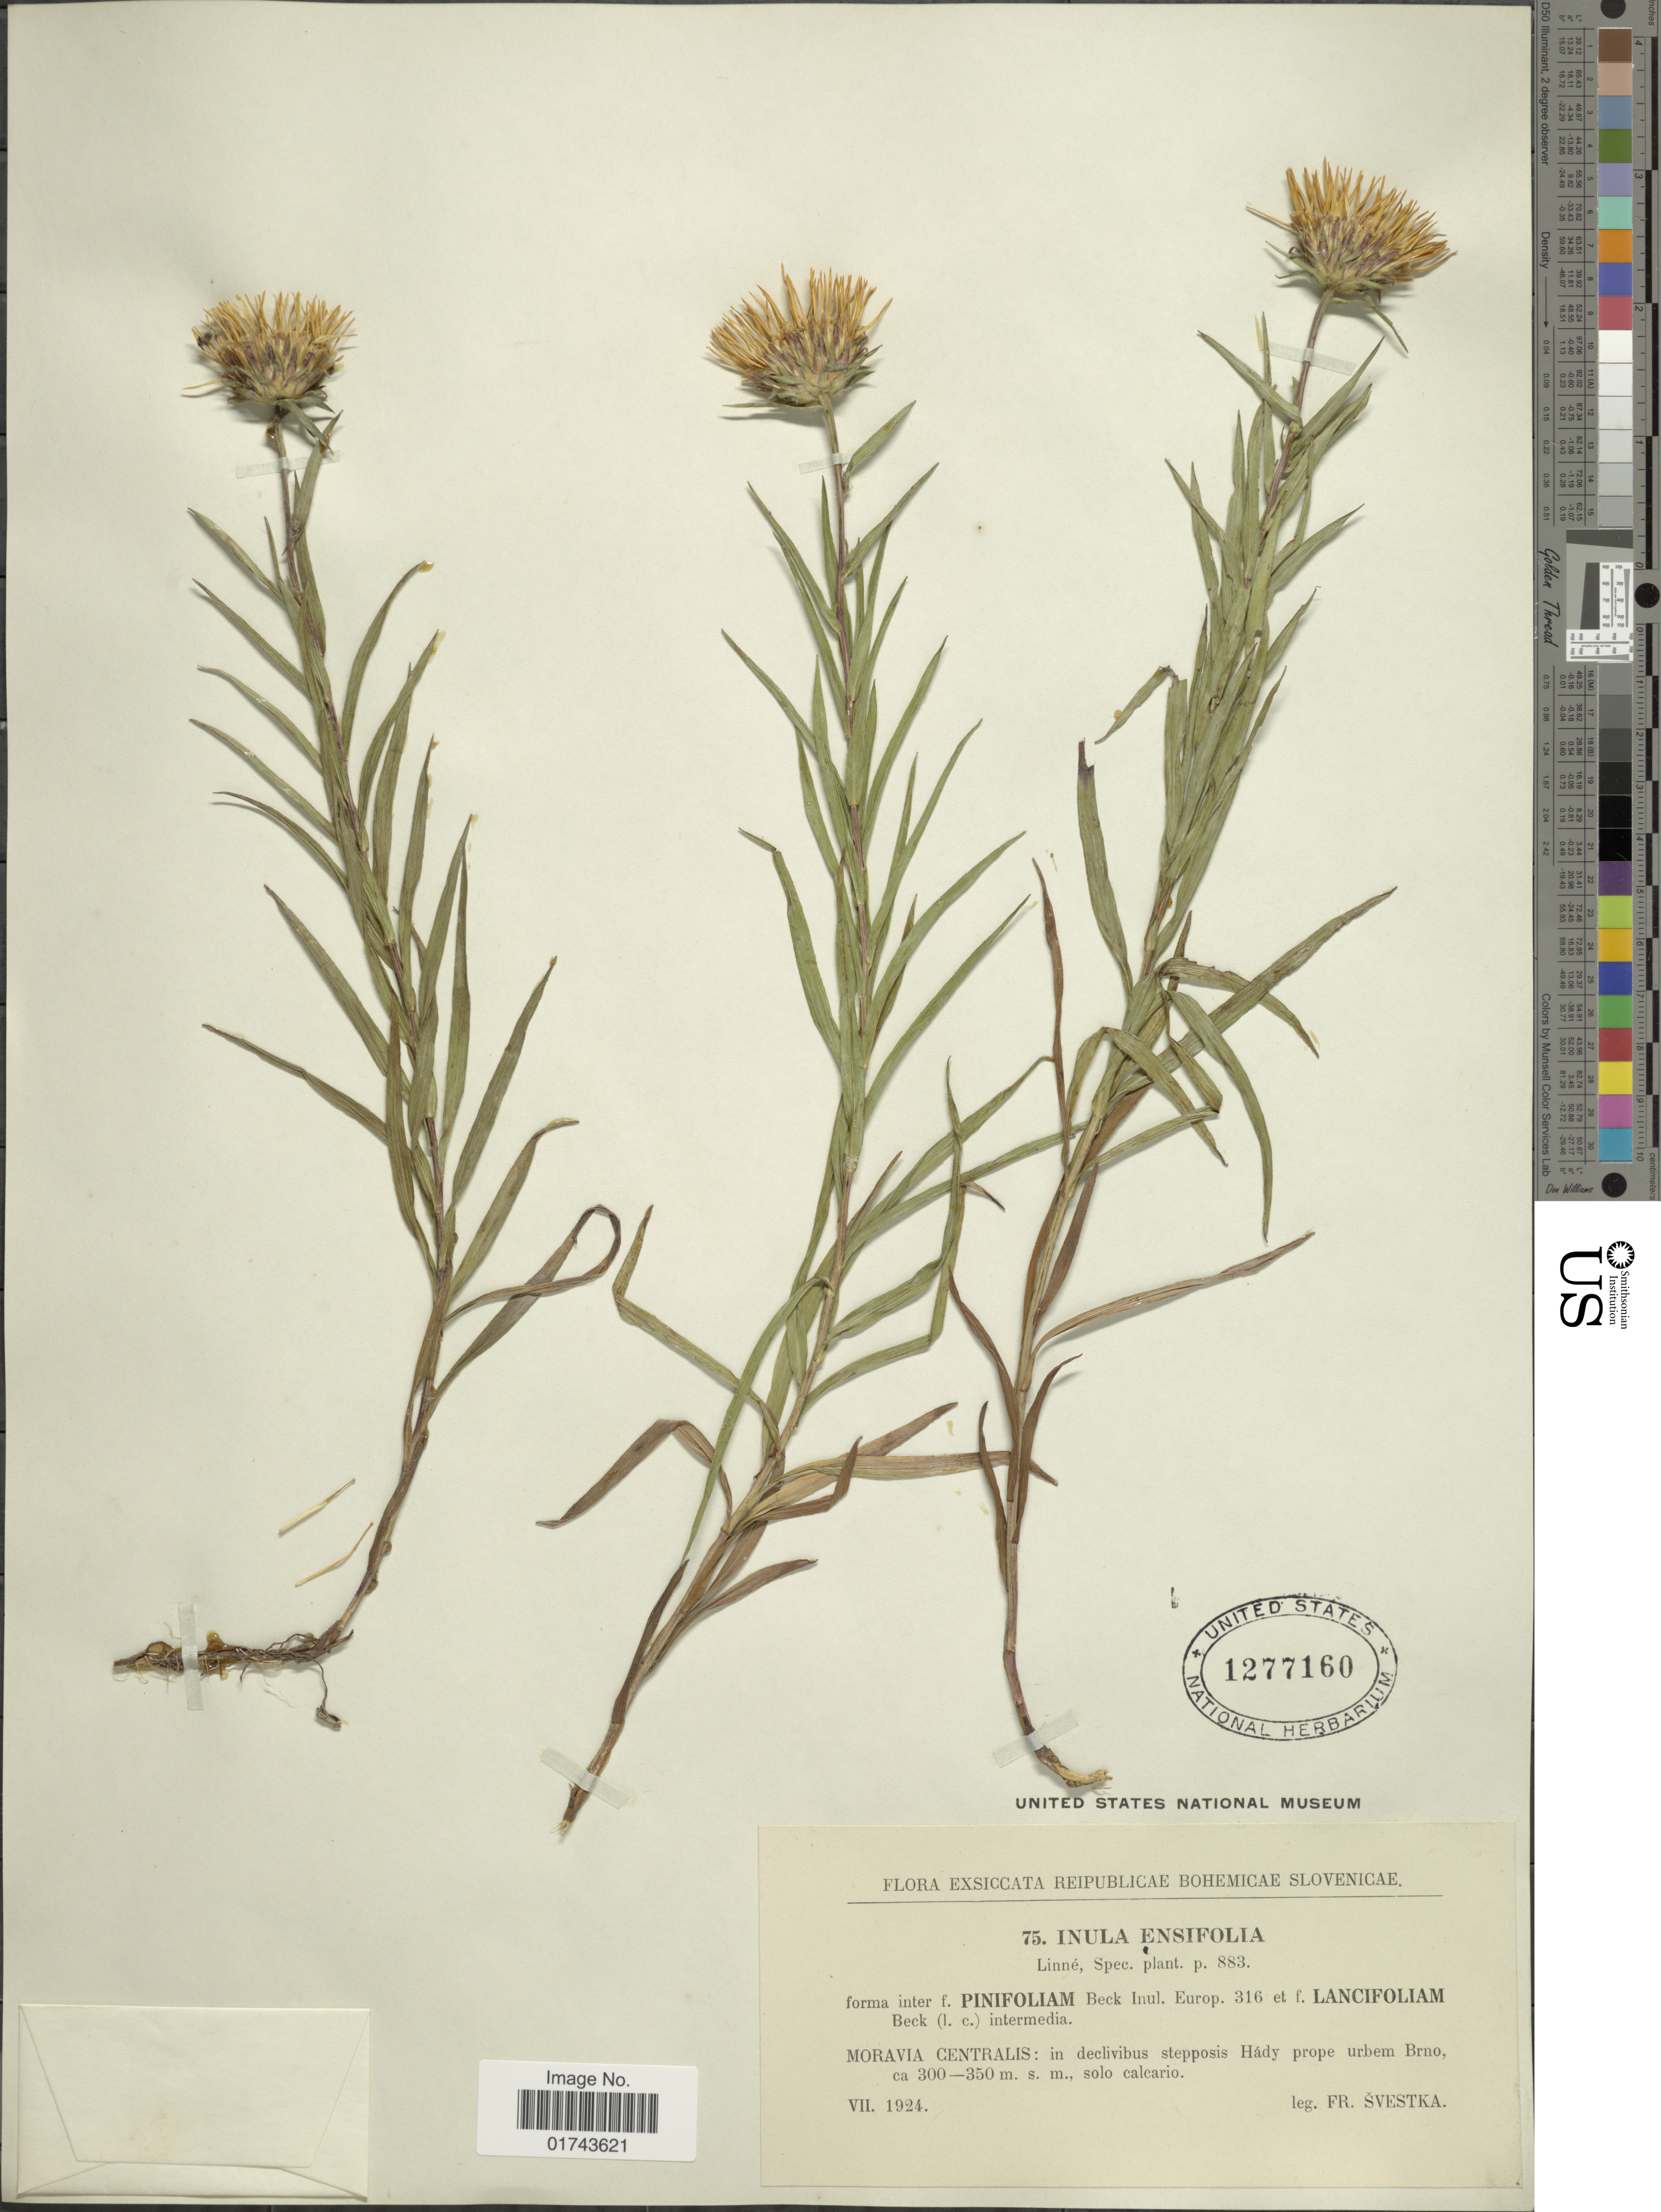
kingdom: Plantae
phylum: Tracheophyta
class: Magnoliopsida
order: Asterales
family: Asteraceae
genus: Inula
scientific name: Inula ensifolia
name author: L.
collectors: F. Svestka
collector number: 75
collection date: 1924-07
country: Czechia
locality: Moravia Centralis: in declivibus stepposis Hady prope urbem Brno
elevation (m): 300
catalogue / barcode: US 1277160